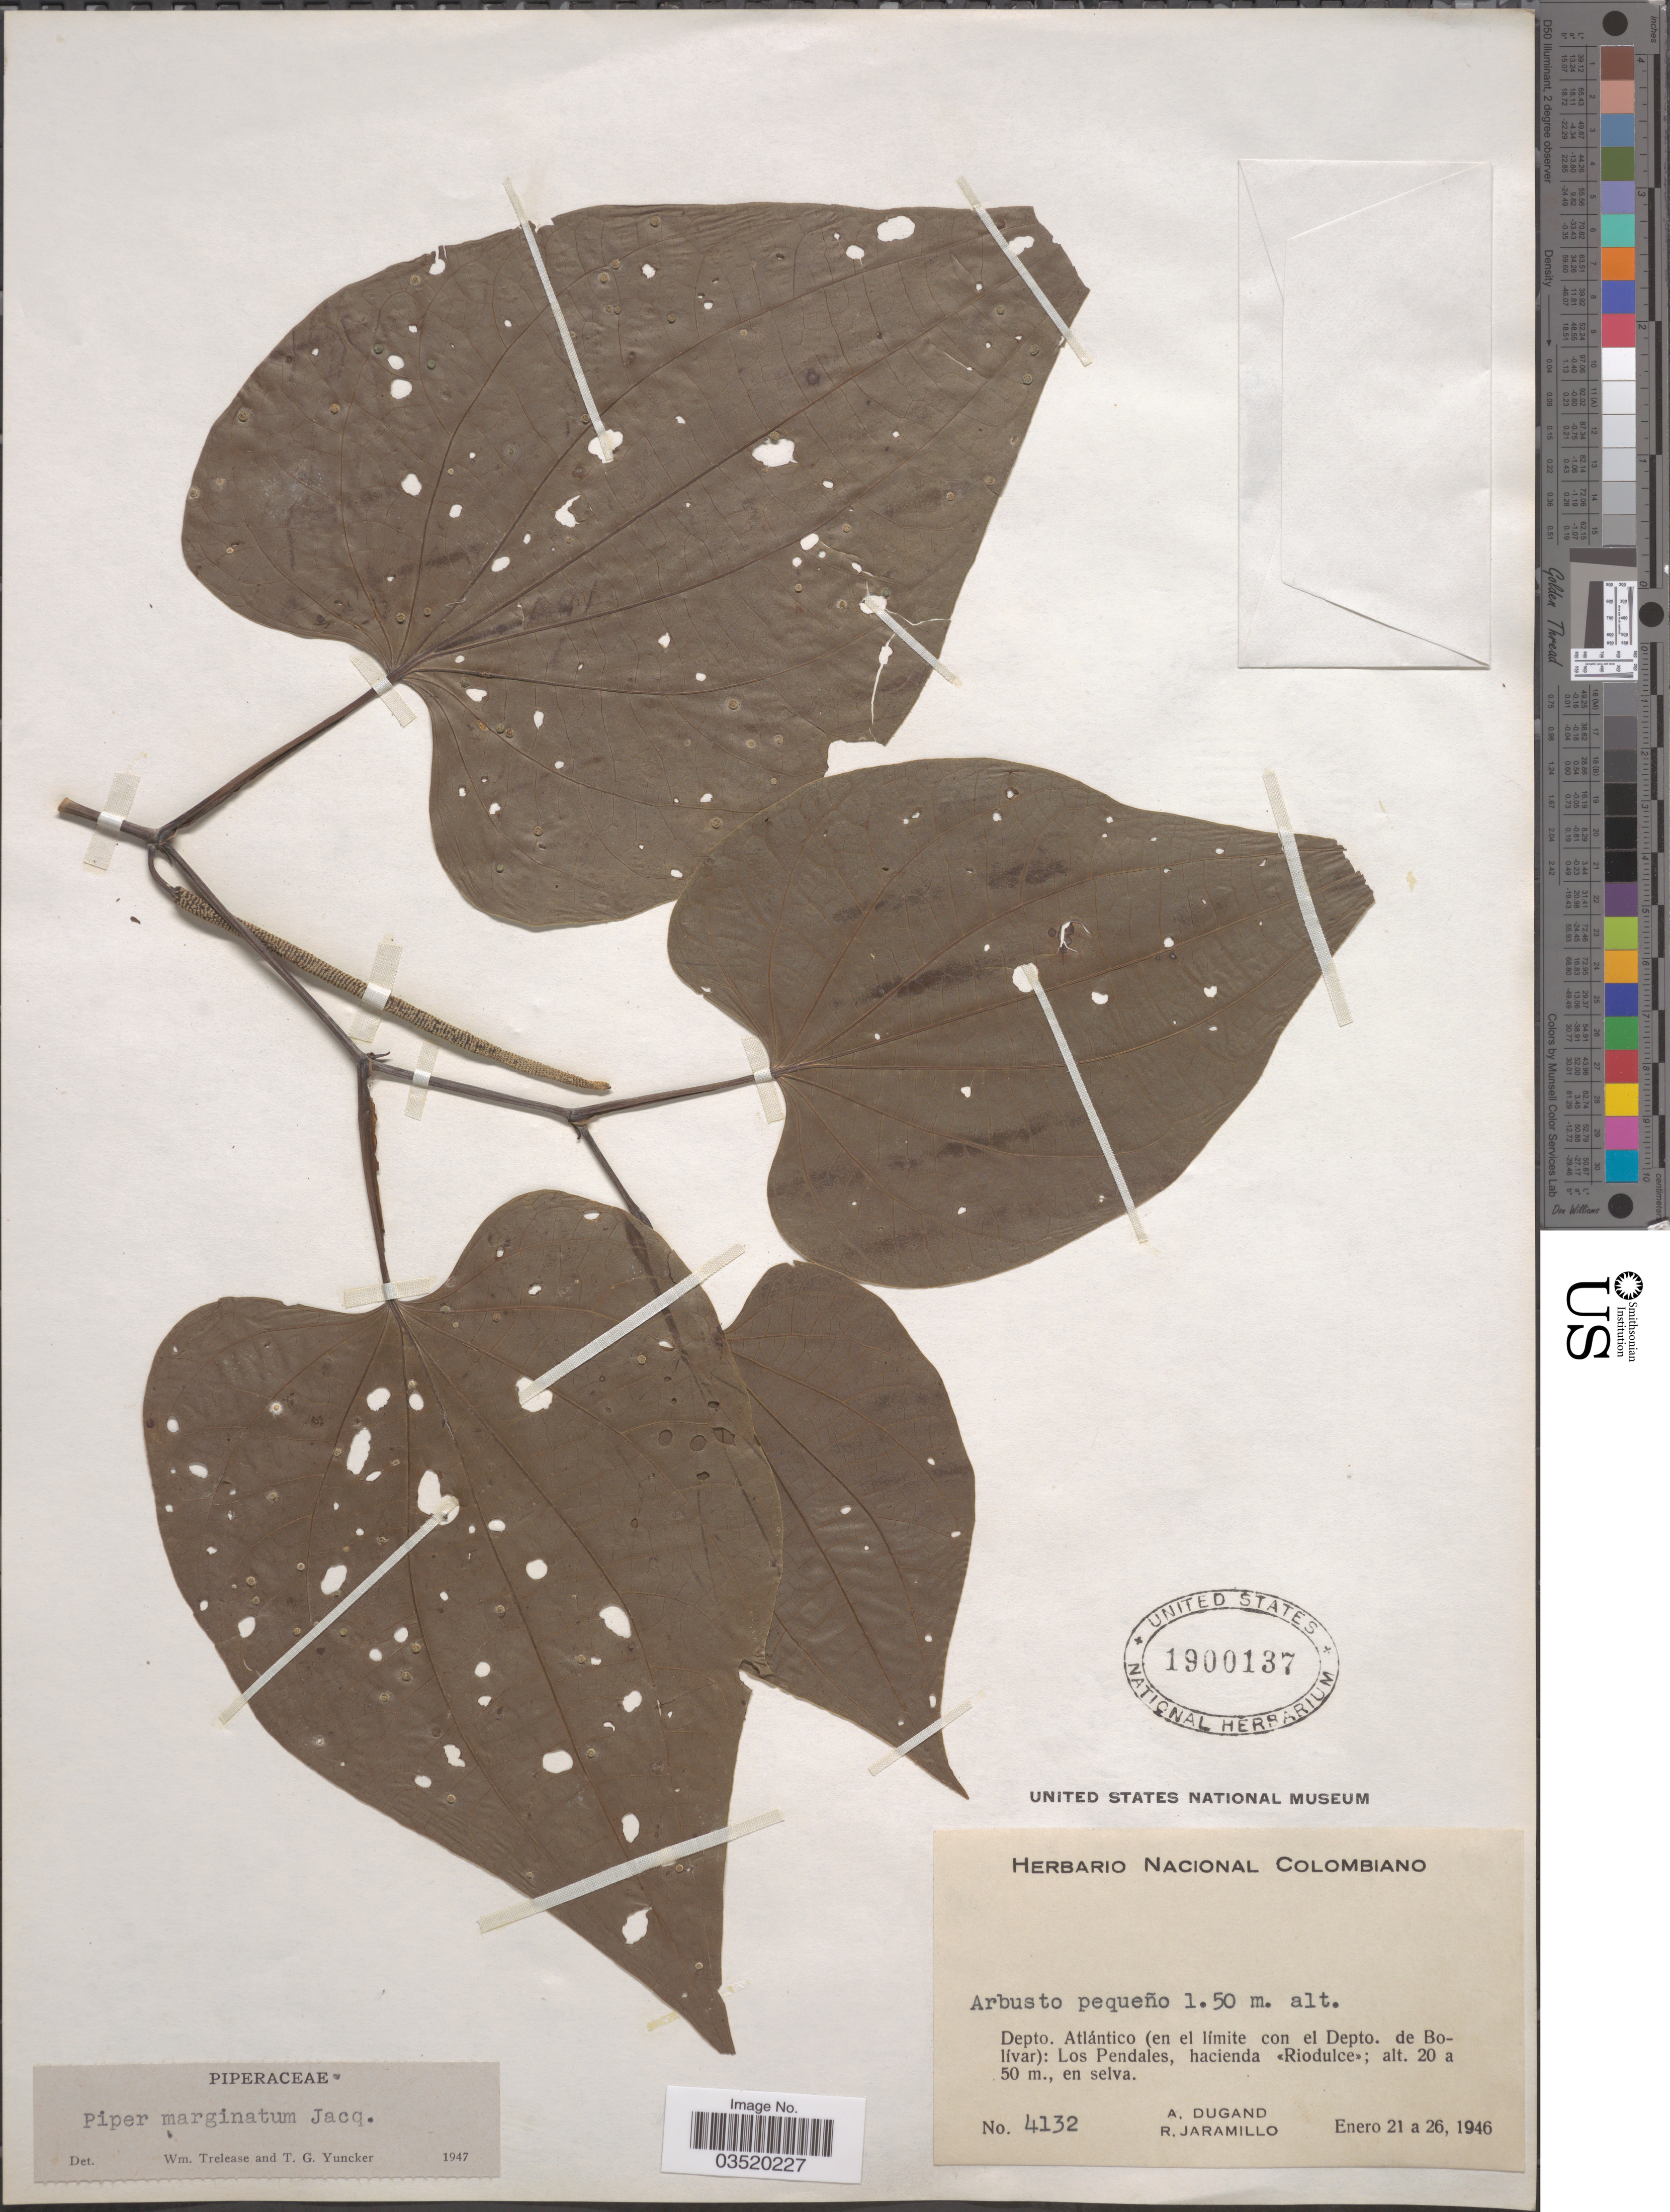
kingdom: Plantae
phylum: Tracheophyta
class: Magnoliopsida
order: Piperales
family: Piperaceae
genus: Piper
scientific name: Piper marginatum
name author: Jacq.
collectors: A. Dugand & R. Jaramillo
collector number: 4132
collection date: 1946-01-21/1946-01-26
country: Colombia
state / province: Atlántico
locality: Depto. Atlántico (en el límite con el Depto. de Bolívar): Los Pendales, hacienda «Riodulce».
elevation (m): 20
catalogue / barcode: US 1900137